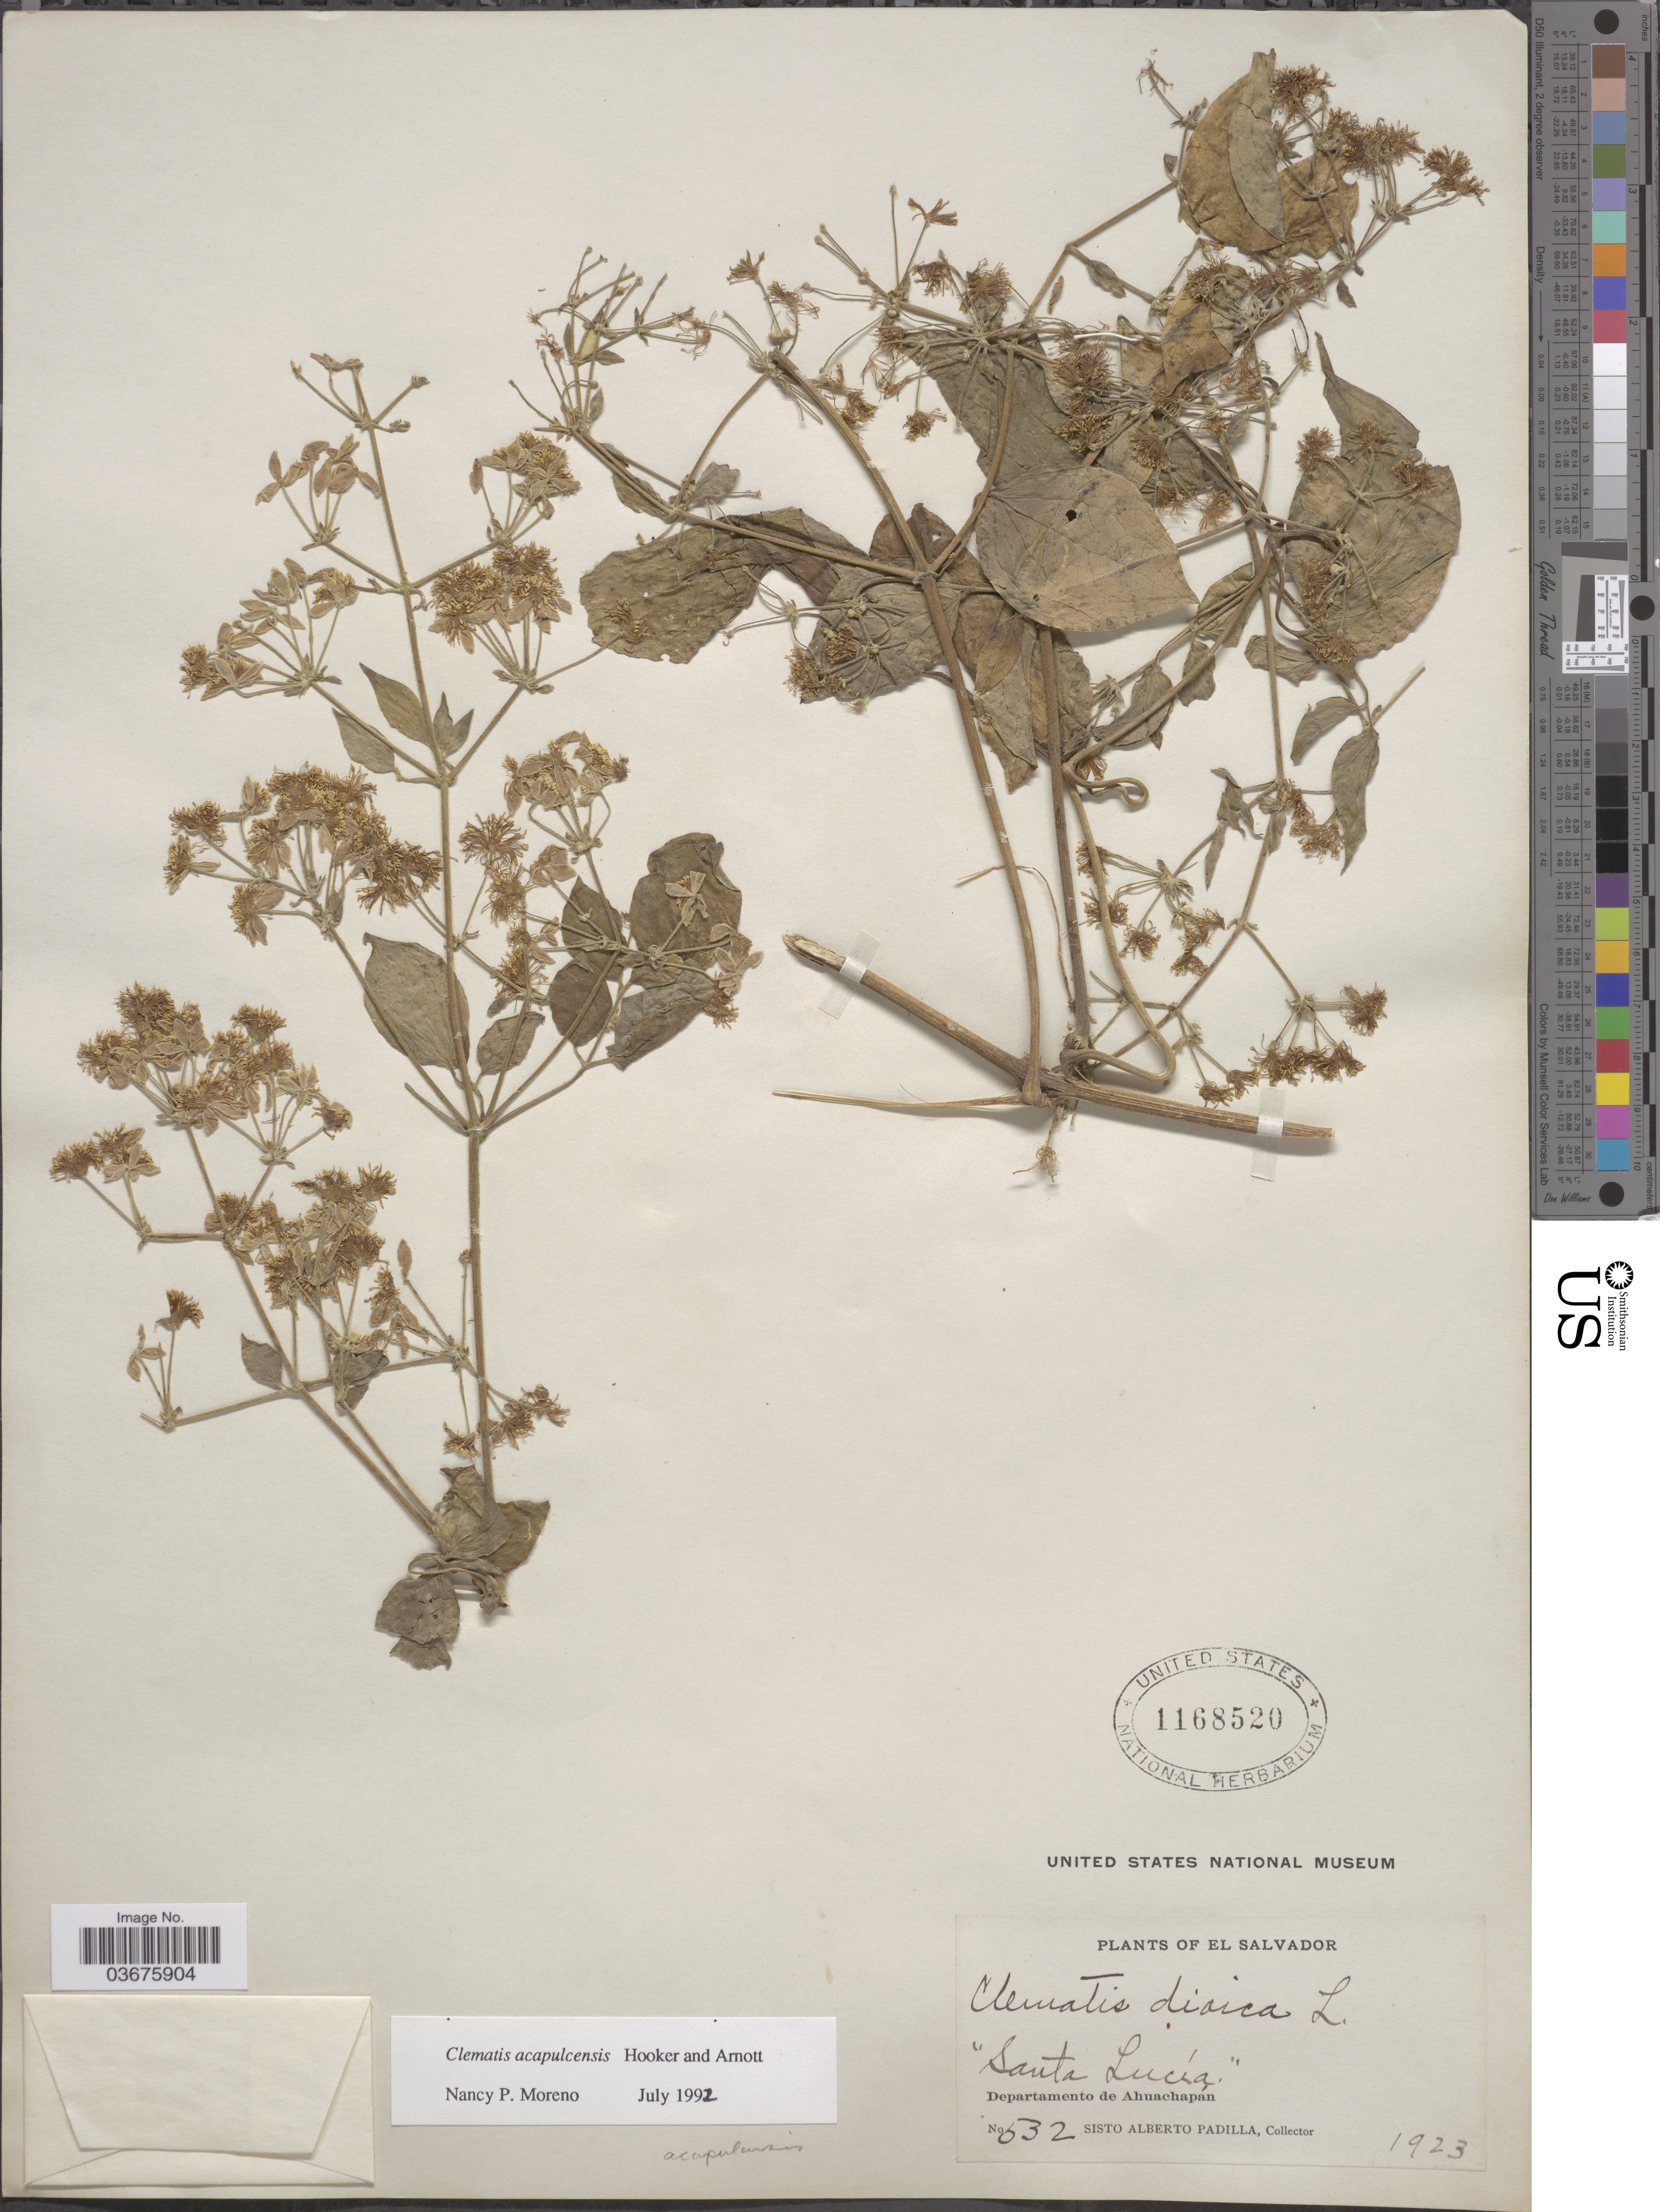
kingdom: Plantae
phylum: Tracheophyta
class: Magnoliopsida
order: Ranunculales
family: Ranunculaceae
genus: Clematis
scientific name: Clematis acapulcensis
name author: Hook. & Arn.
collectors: S. A. Padilla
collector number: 532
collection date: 1923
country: El Salvador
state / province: Ahuachapan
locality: "Santa Lucía," Departamento de Ahuachapán.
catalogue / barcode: US 1168520